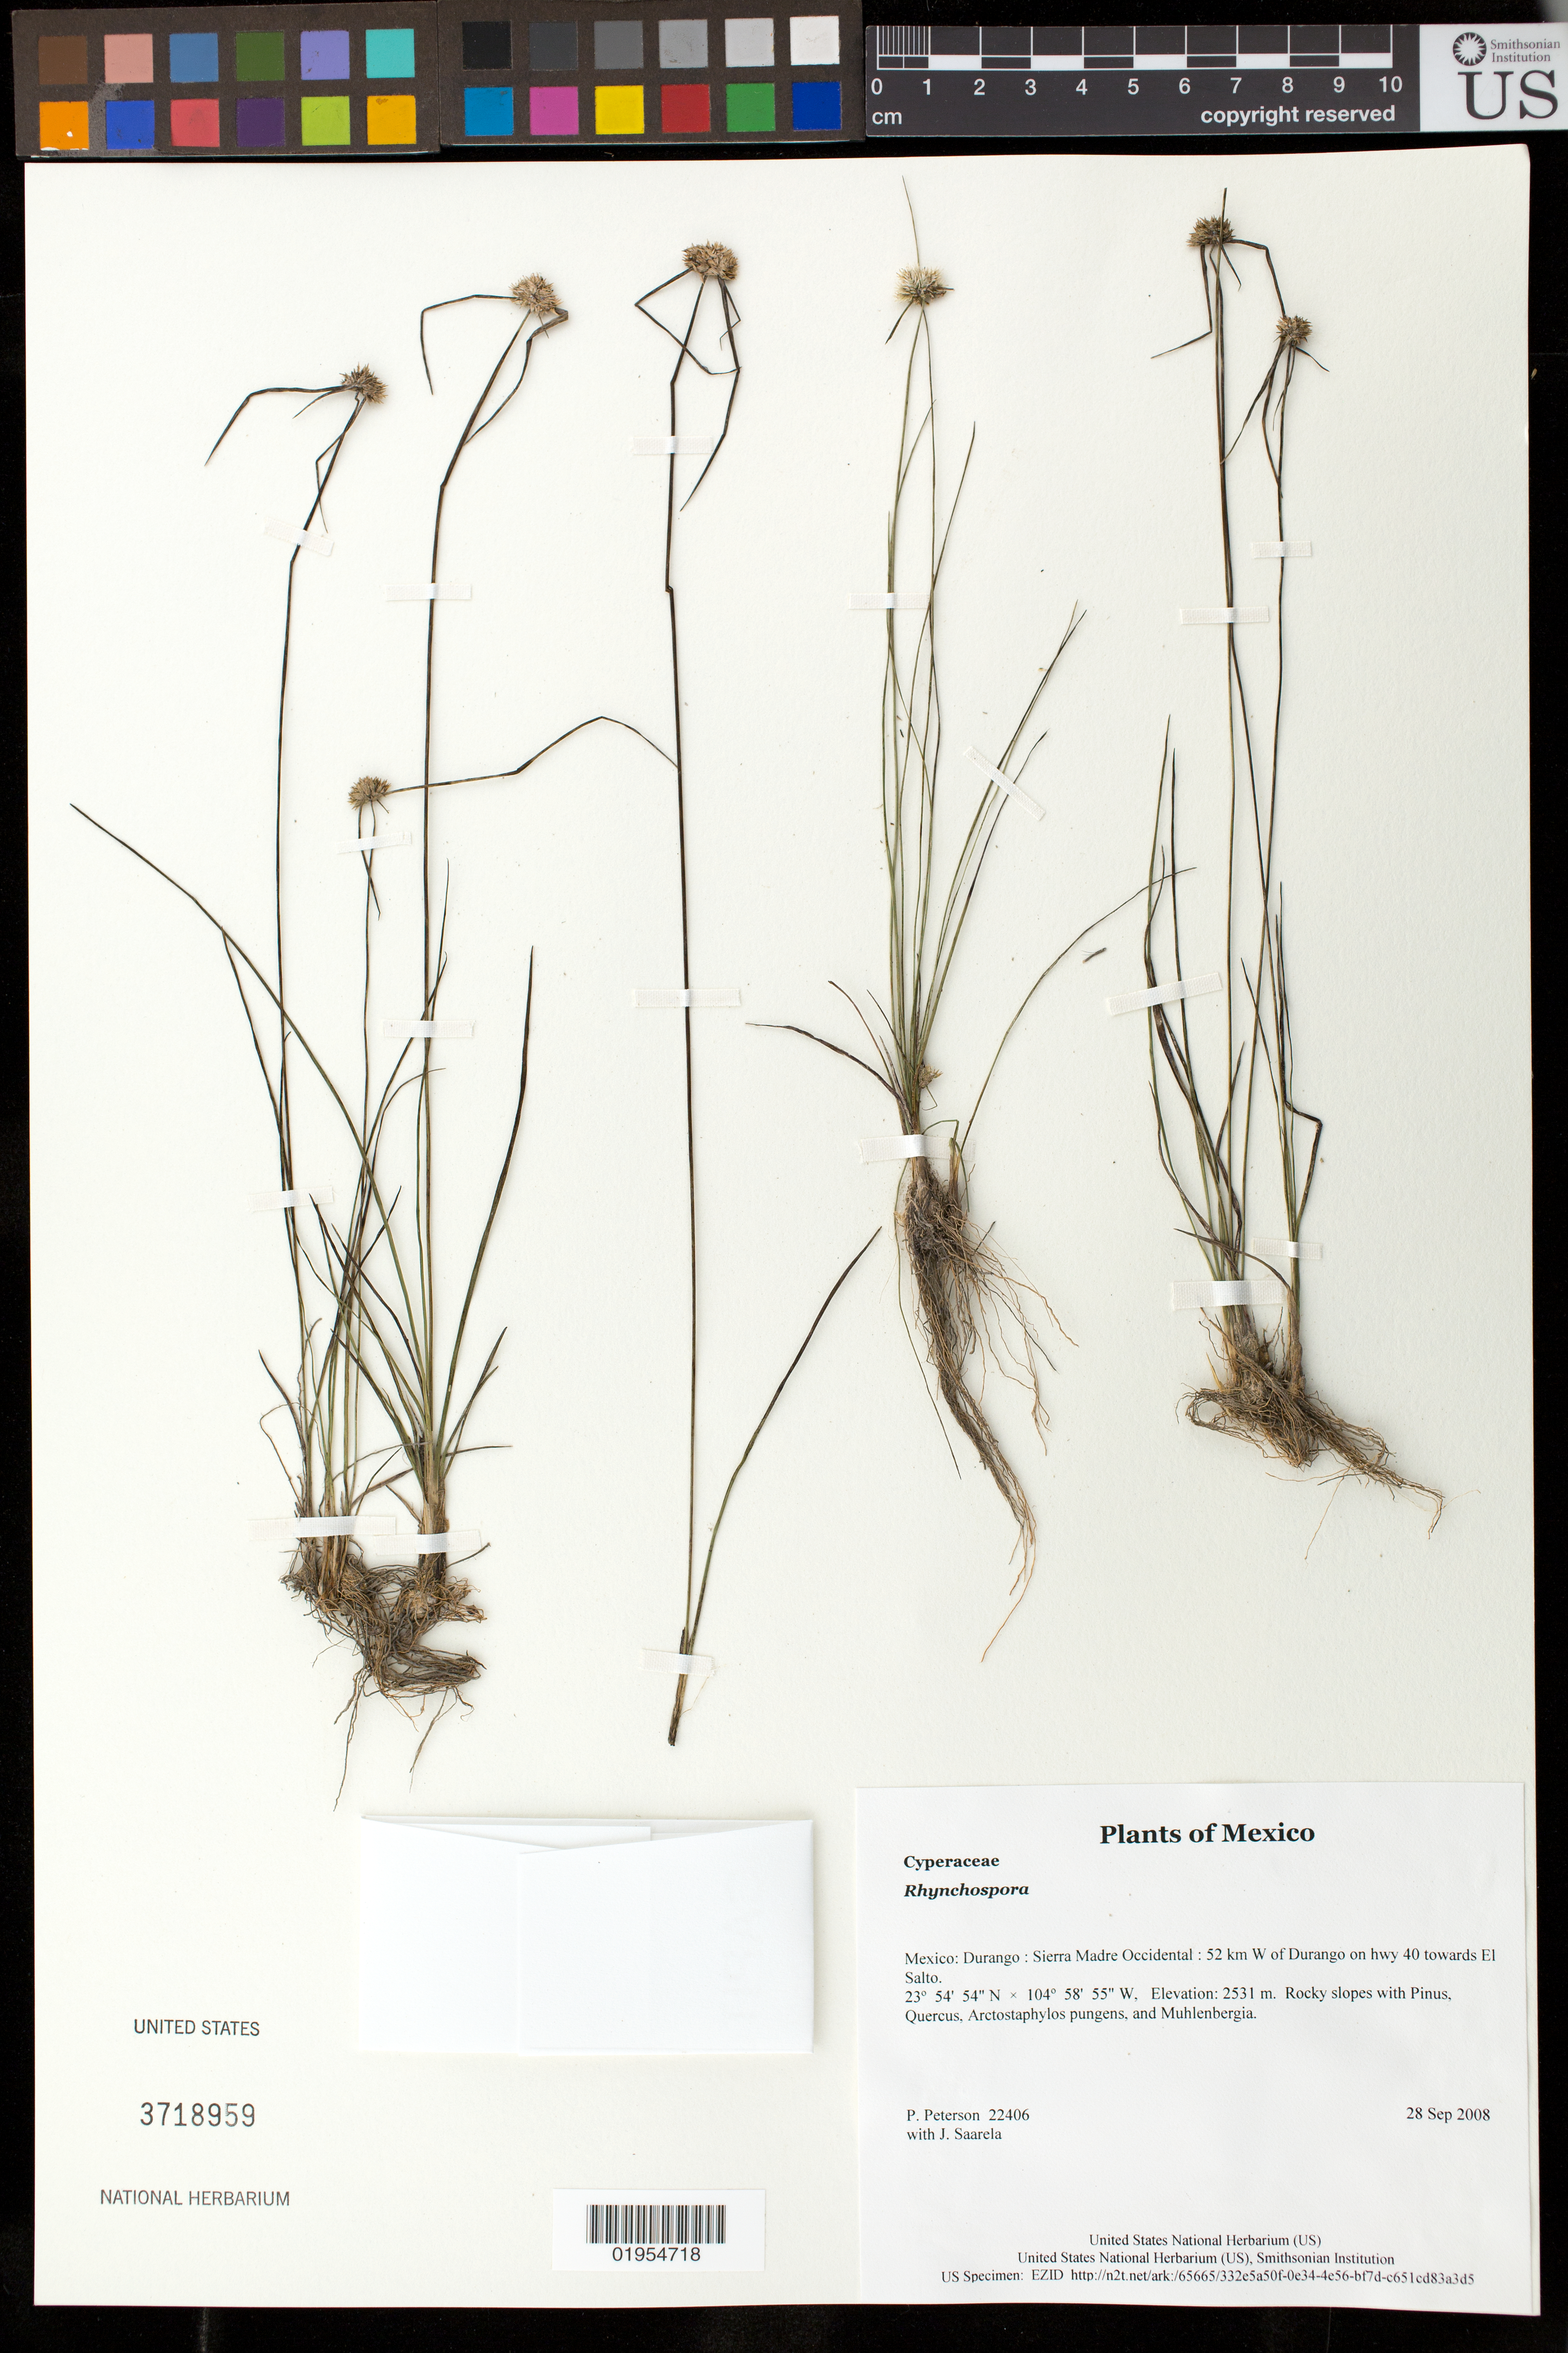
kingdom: Plantae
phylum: Tracheophyta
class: Liliopsida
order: Poales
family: Cyperaceae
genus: Cyperus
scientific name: Cyperus sp.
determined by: Strong, Mark T., (BOT), Smithsonian Institution - National Museum of Natural History (UNITED STATES)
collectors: P. M. Peterson & J. Saarela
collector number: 22406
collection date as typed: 28 Sep 2008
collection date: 2008-09-28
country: Mexico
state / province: Durango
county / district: Sierra Madre Occidental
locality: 52 km W of Durango on hwy 40 towards El Salto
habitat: Rocky slopes with Pinus, Quercus, Arctostaphylos pungens, and Muhlenbergia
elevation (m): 2531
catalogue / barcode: US 3718959